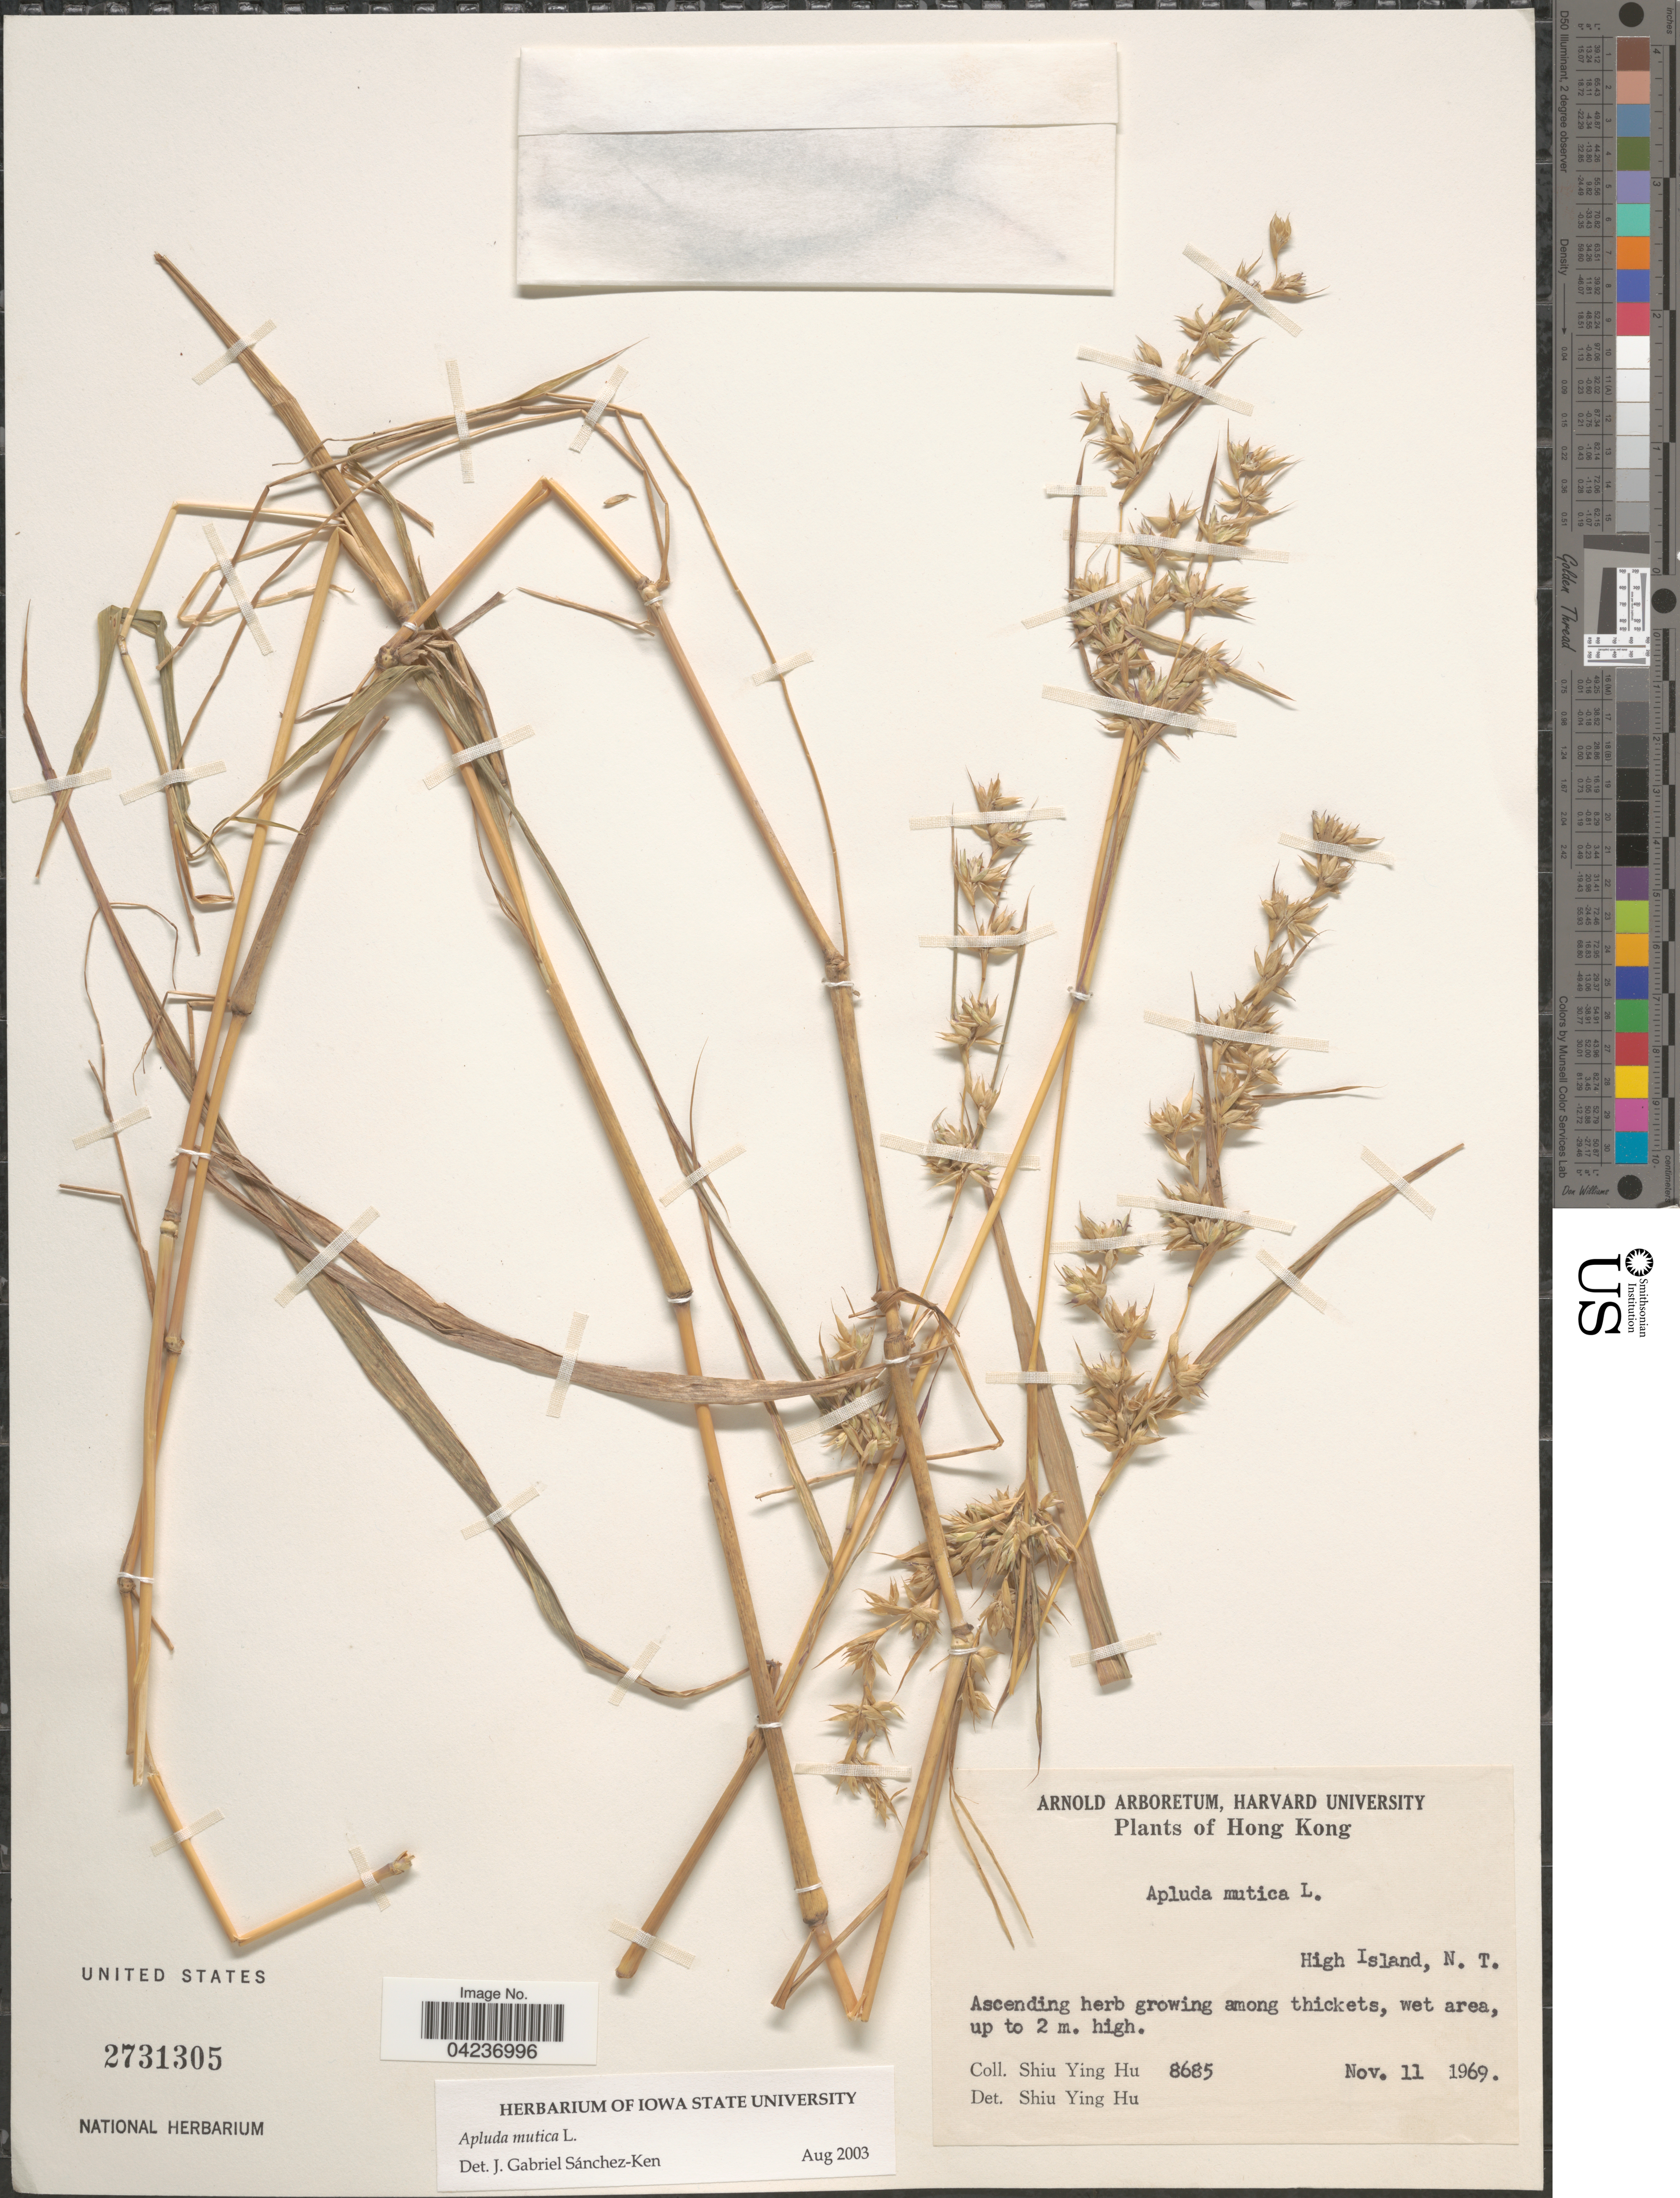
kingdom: Plantae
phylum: Tracheophyta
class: Liliopsida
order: Poales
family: Poaceae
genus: Apluda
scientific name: Apluda mutica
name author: L.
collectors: S. Y. Hu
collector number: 8685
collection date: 1969-11-11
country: China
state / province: Hong Kong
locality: High Island, N.T.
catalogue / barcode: US 2731305